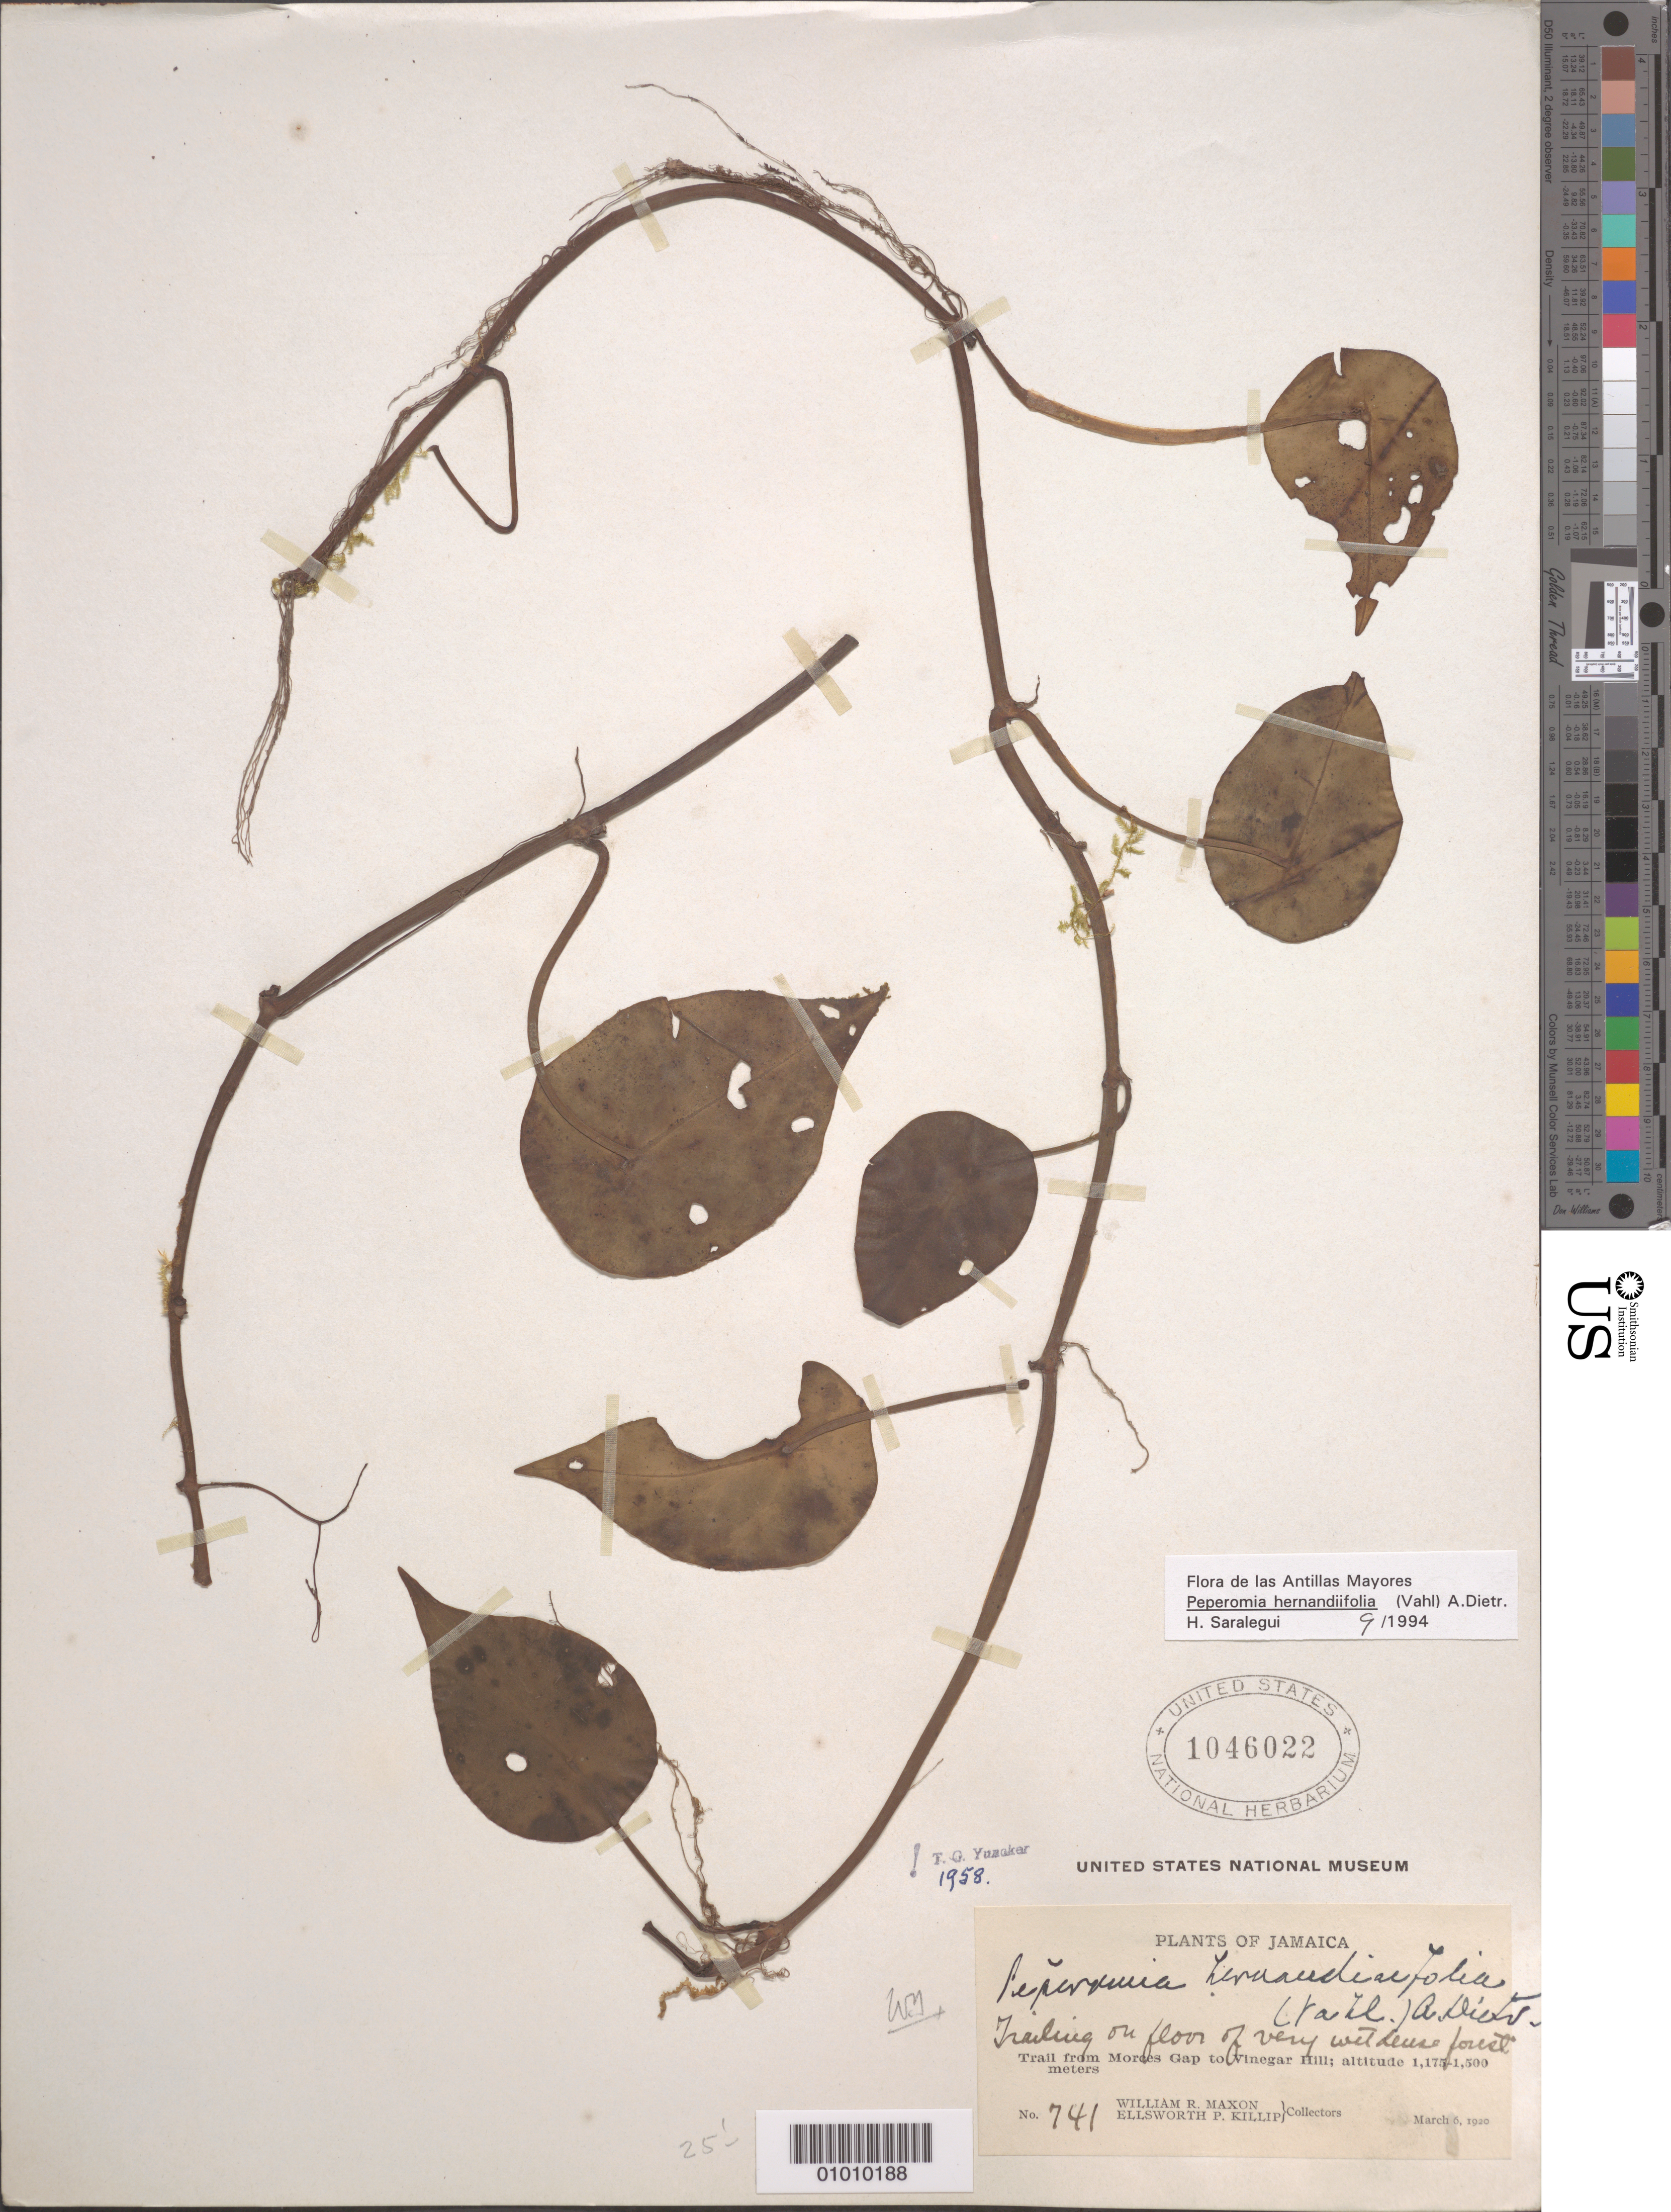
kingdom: Plantae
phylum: Tracheophyta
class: Magnoliopsida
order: Piperales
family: Piperaceae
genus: Peperomia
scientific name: Peperomia hernandiifolia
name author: (Vahl) A. Dietr.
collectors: W. R. Maxon & E. P. Killip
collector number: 741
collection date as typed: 06 Mar 1920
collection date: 1920-03-06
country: Jamaica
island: Jamaica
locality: Trailing on floor of very wet dense forest. Trail from Morces Gap to Vinegar Hill.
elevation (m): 1175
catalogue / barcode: US 1046022